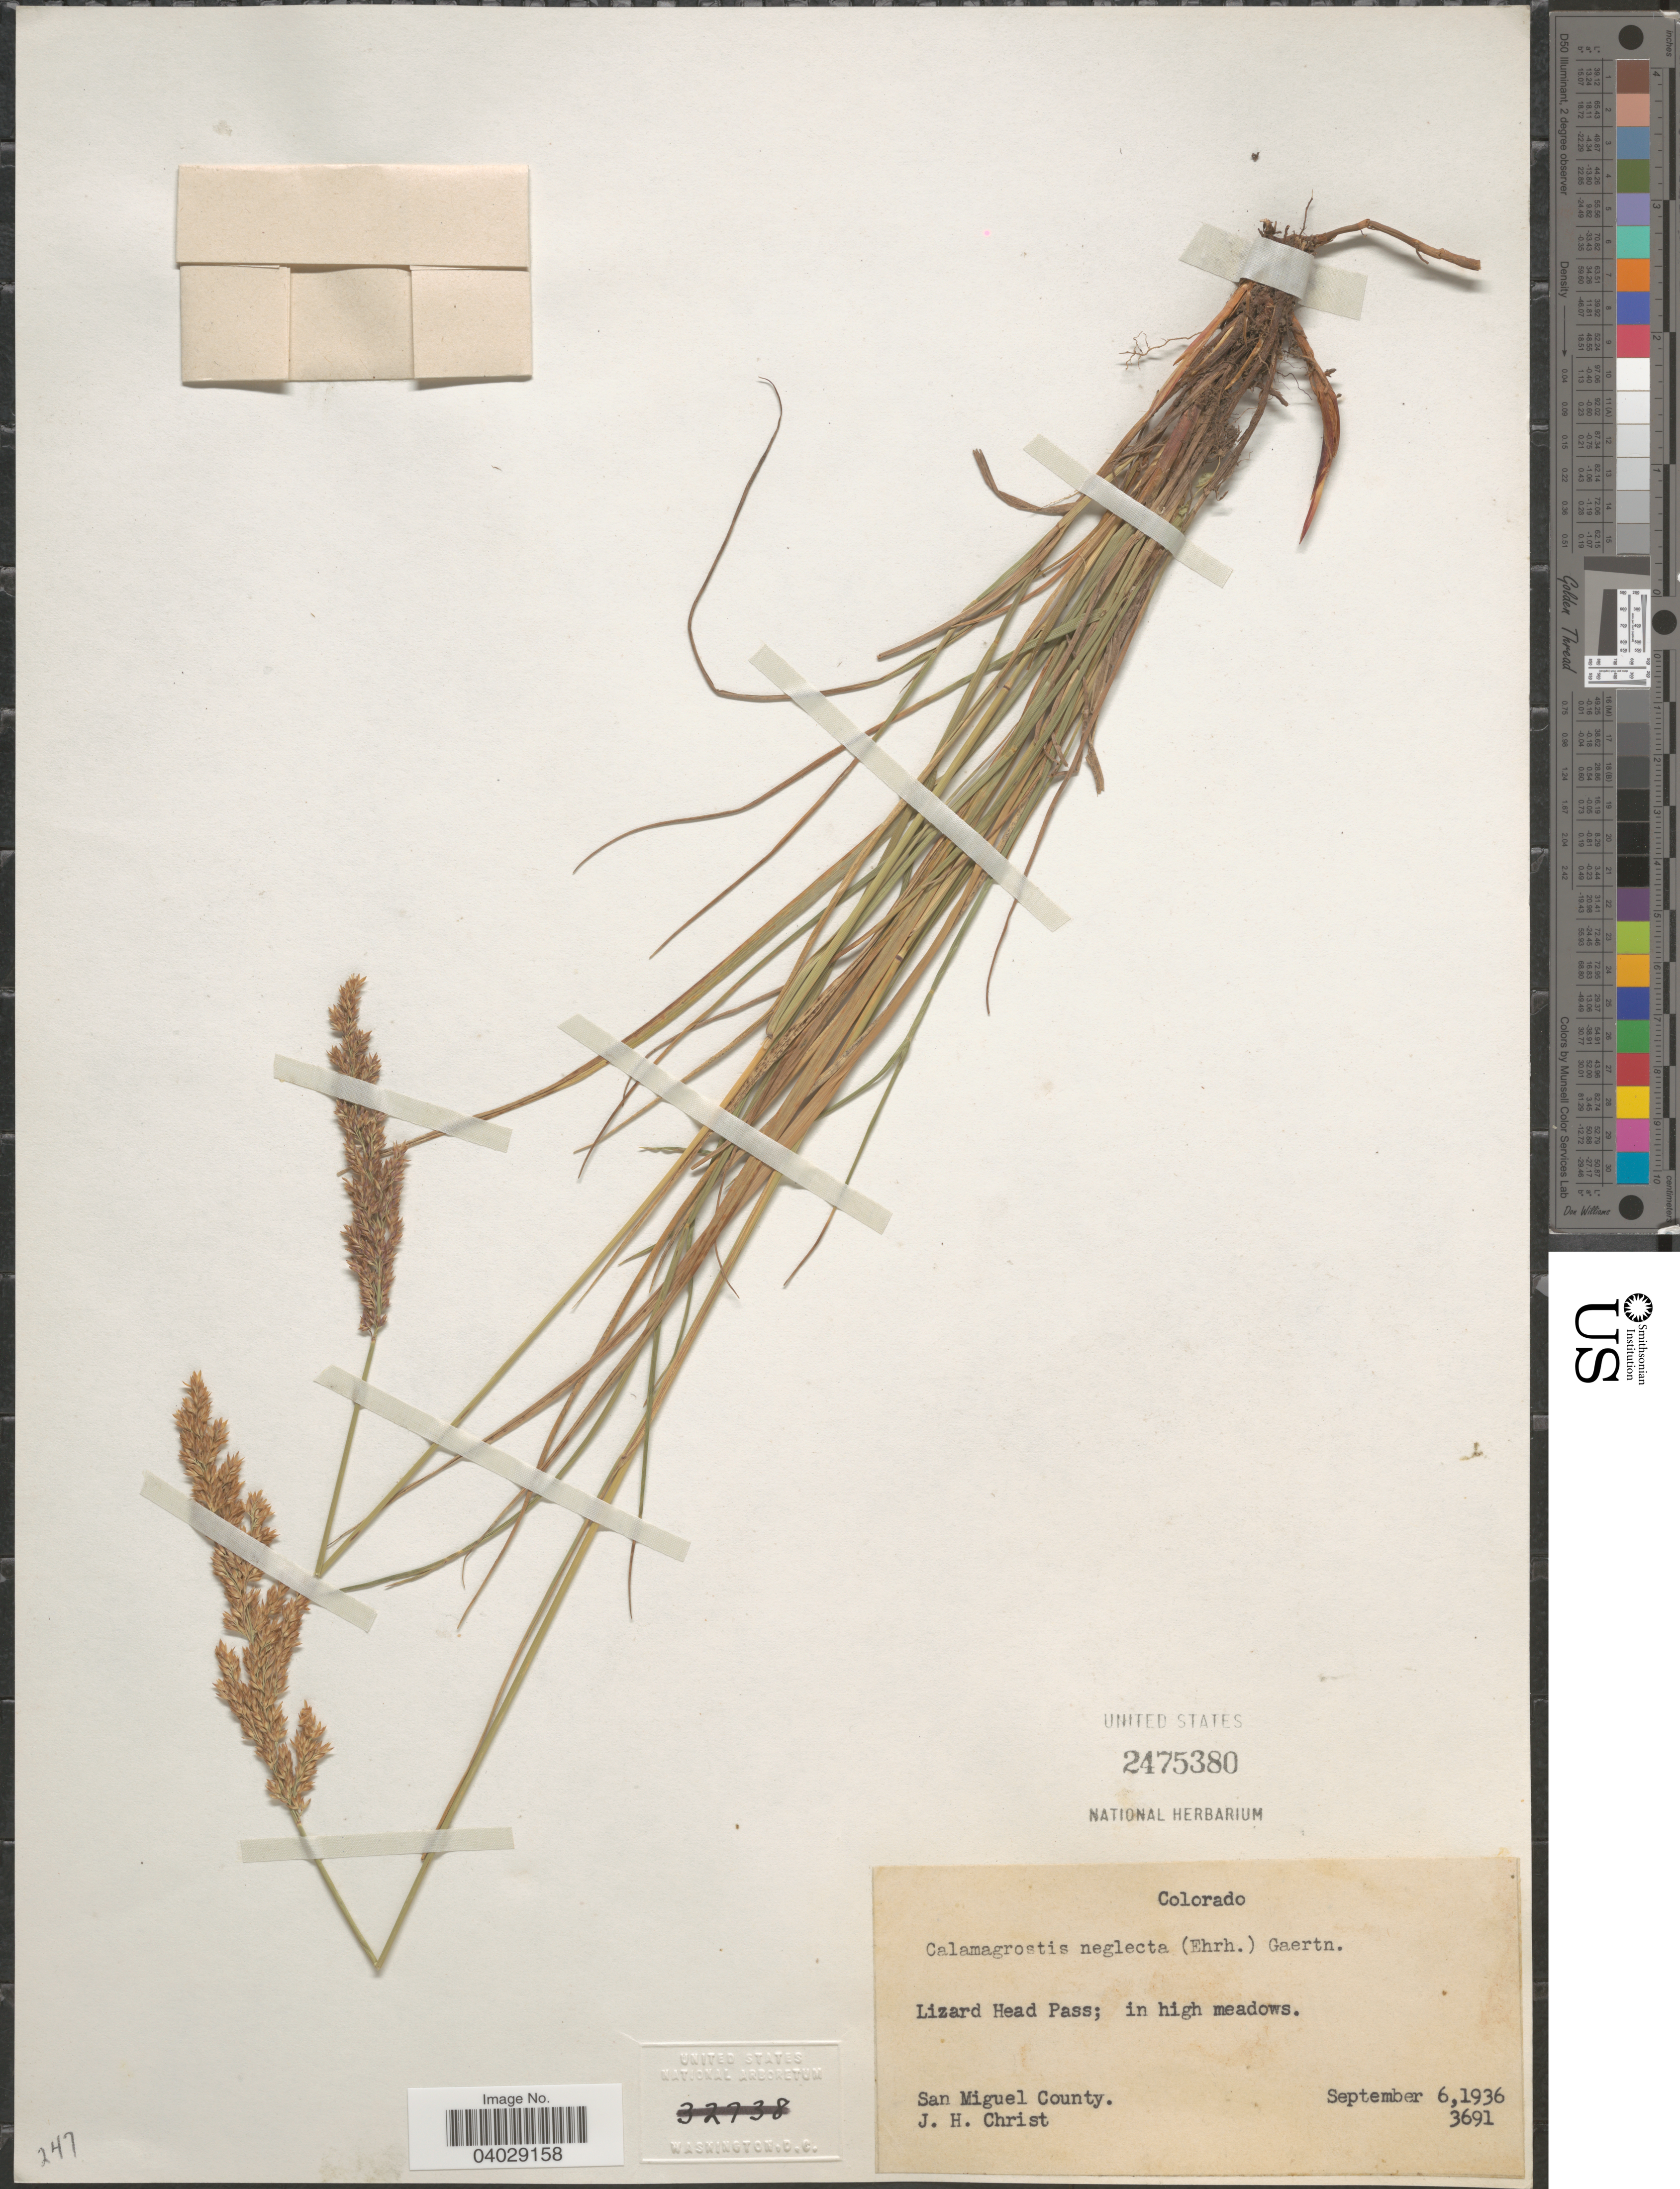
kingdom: Plantae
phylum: Tracheophyta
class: Liliopsida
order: Poales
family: Poaceae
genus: Calamagrostis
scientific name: Calamagrostis neglecta (Ehrh.) Gaertner et al.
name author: (Ehrhart) G. Gaertn. et al.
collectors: J. H. Christ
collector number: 3691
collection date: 1936-09-06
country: United States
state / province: Colorado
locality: Lizard Head Pass; San Miguel County.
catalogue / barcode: US 2475380